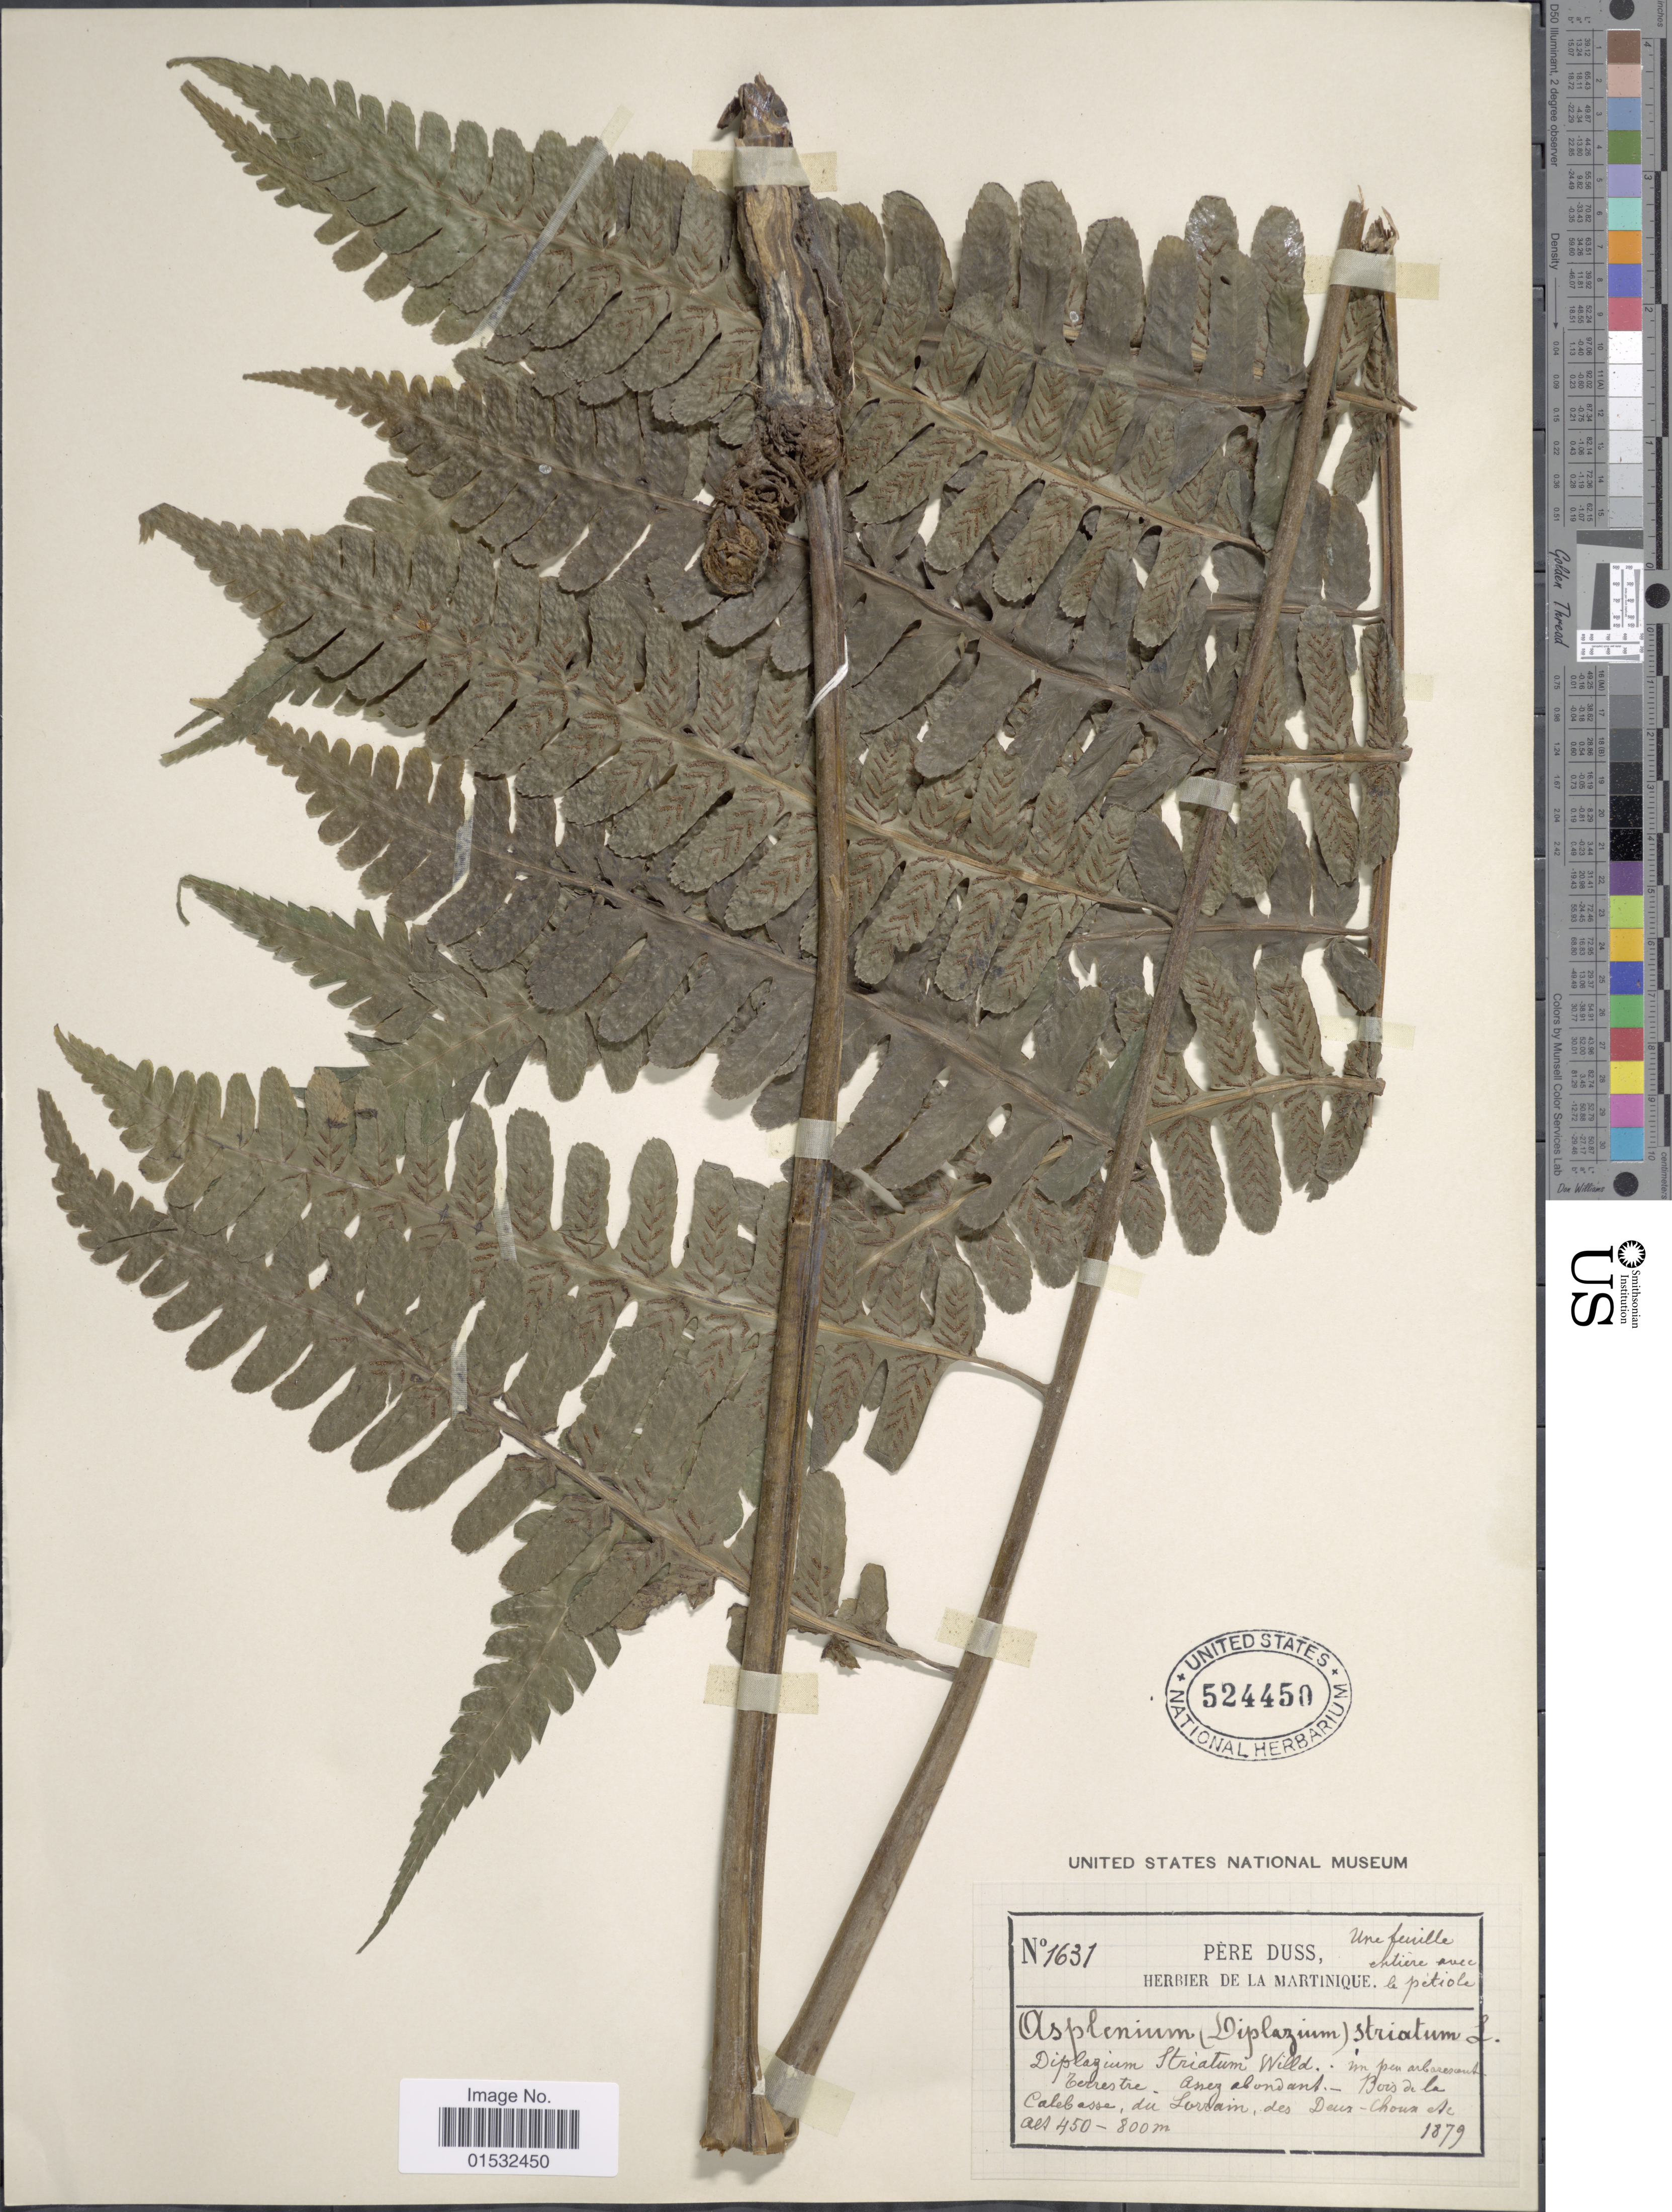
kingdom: Plantae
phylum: Tracheophyta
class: Polypodiopsida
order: Polypodiales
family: Athyriaceae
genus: Diplazium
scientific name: Diplazium striatum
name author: (L.) C. Presl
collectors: Père Duss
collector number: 1631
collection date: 1879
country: Martinique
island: Martinique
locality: Bois de la Calebasse, du Lorrain, des Deux-Choux etc.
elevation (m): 450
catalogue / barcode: US 524450